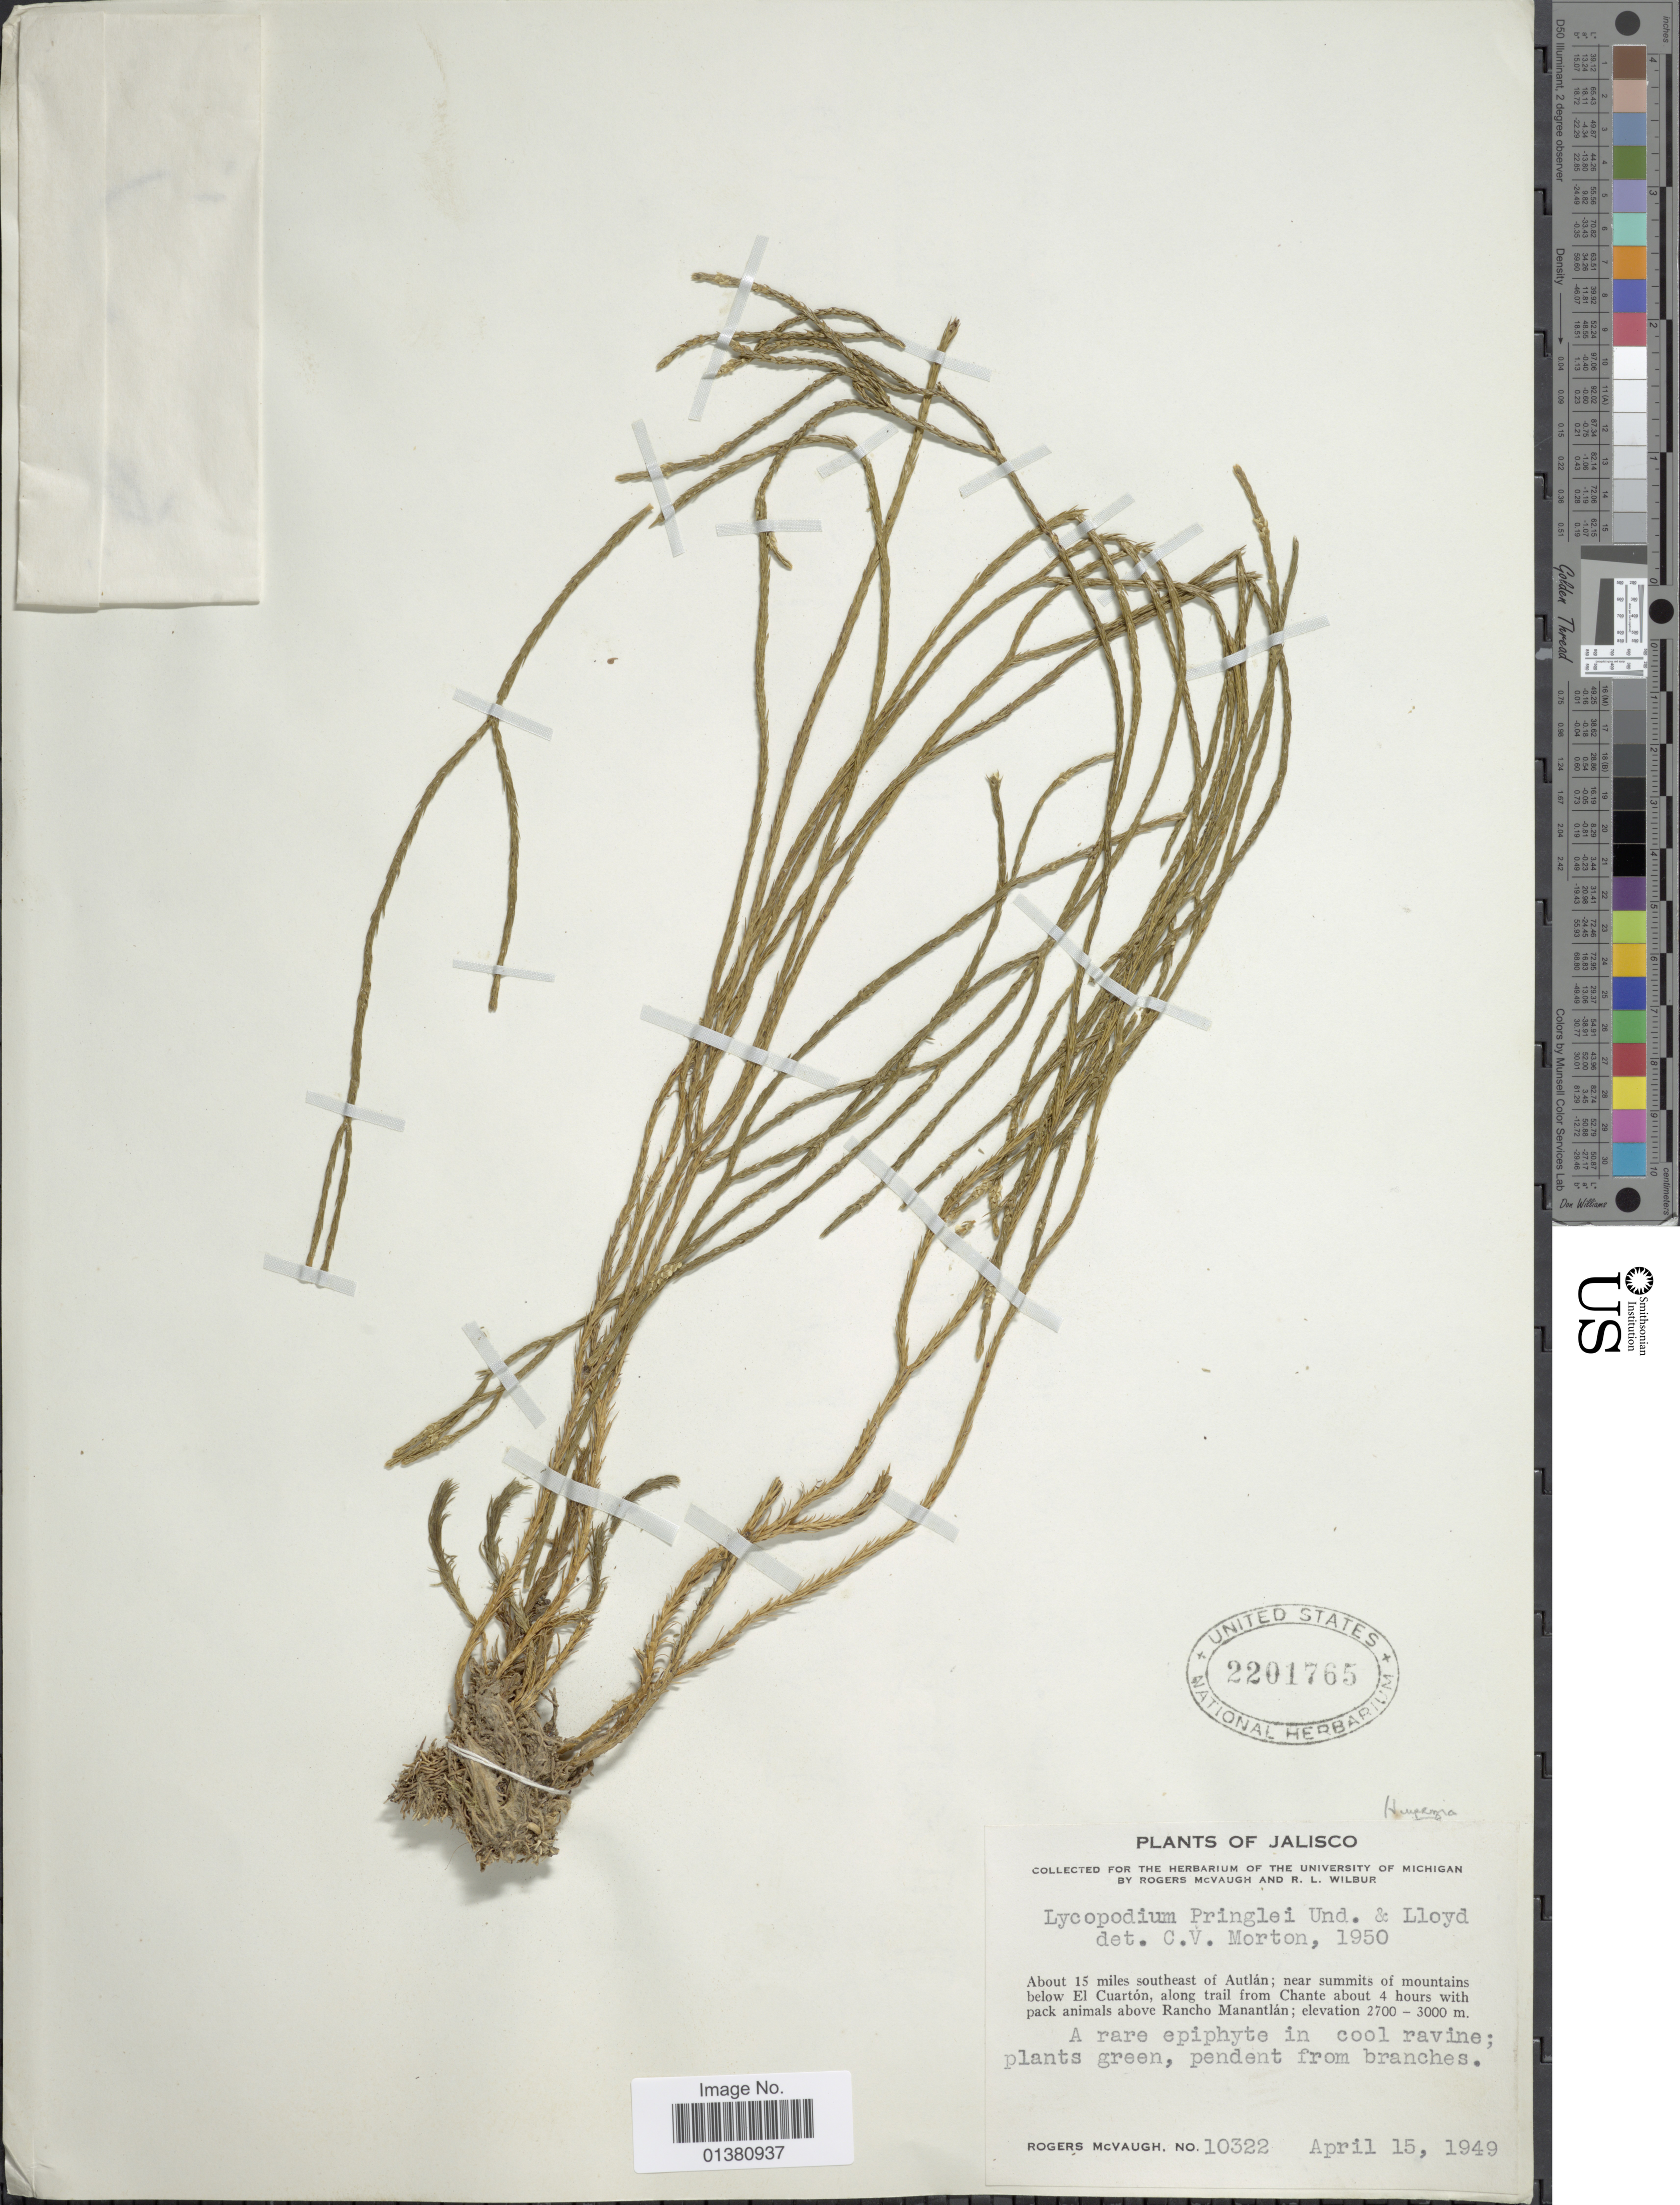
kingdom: Plantae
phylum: Tracheophyta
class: Lycopodiopsida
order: Lycopodiales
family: Lycopodiaceae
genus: Phlegmariurus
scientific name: Phlegmariurus pringlei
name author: (Underw. & F.E. Lloyd) B. Øllg.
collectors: R. McVaugh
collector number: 10322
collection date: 1949-04-15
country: Mexico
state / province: Jalisco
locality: About 15 miles southeast of Autlá; near summits of mountains below El Cuartón, along trail from Chante about 4 hours with pack animals above Rancho Manantlán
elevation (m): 300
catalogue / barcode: US 2201765